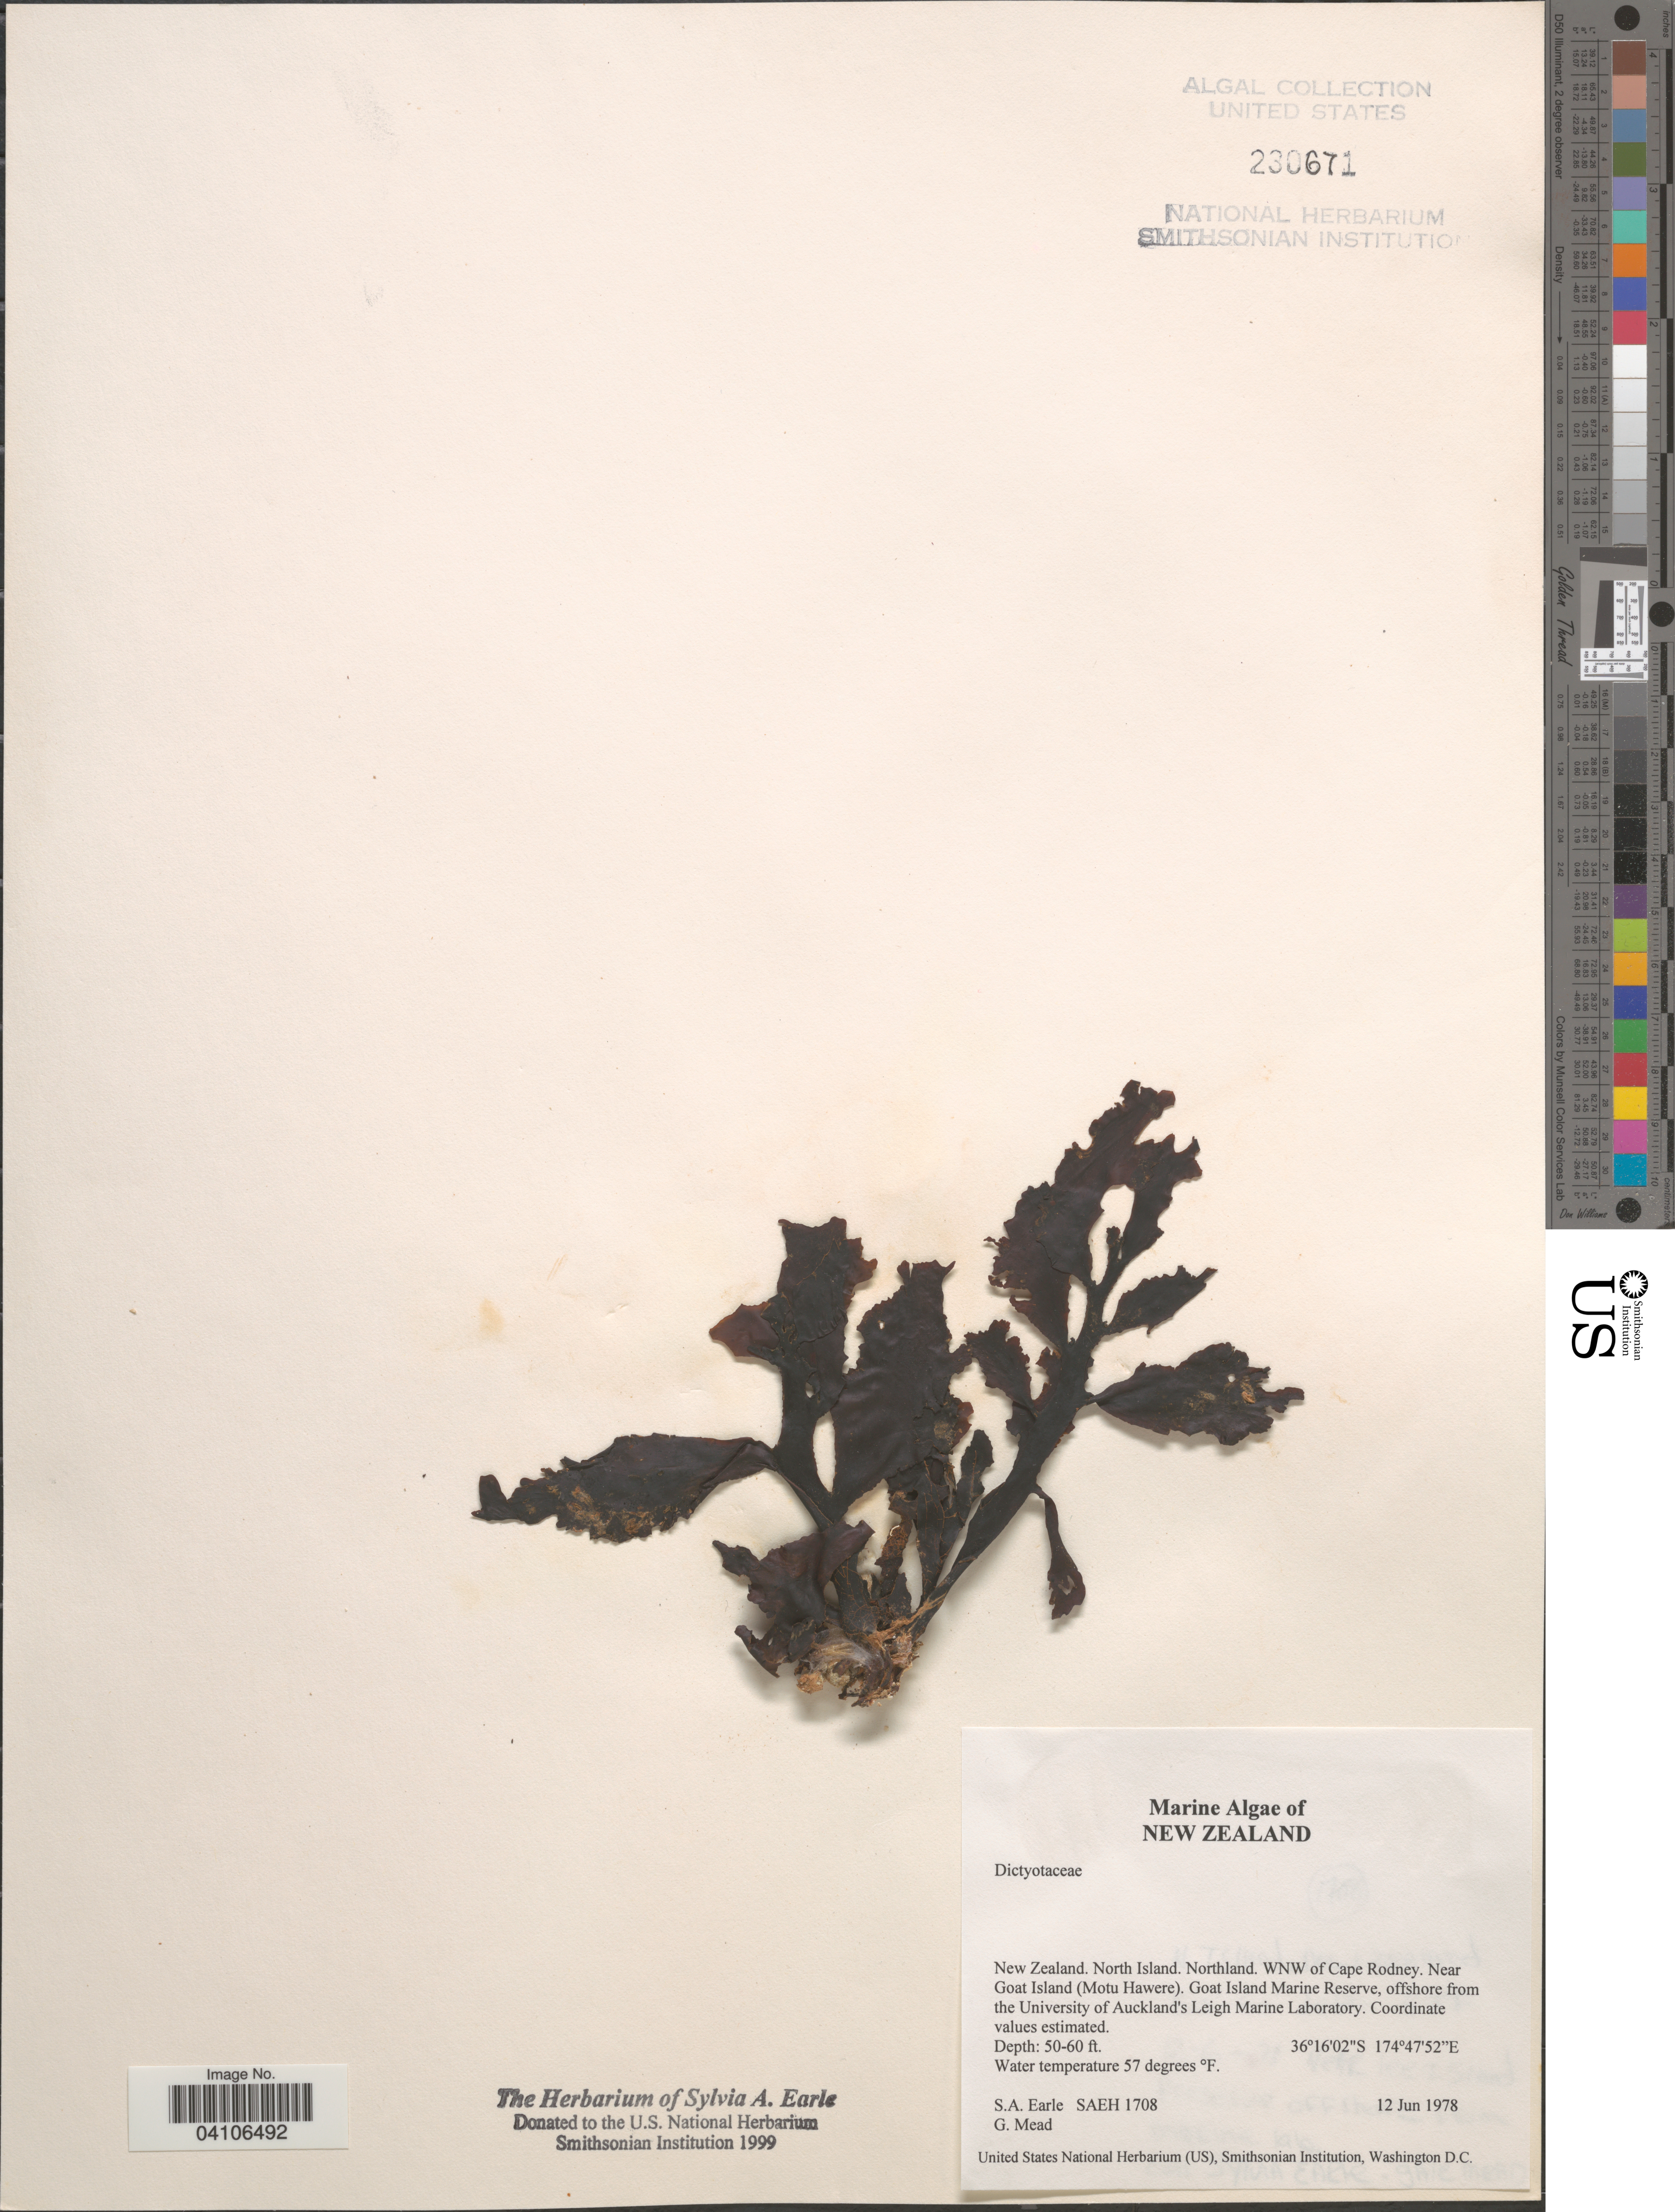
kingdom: Chromista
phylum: Ochrophyta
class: Phaeophyceae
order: Dictyotales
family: Dictyotaceae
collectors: S. A. Earle & G. Mead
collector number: SAEH1708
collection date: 1978-06-12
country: New Zealand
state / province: Northland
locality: North Island. WNW of Cape Rodney. Near Goat Island (Motu Hawere). Goat Island Marine Reserve, offshore from the University of Auckland's Leigh Marine Laboratory.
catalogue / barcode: US 230671